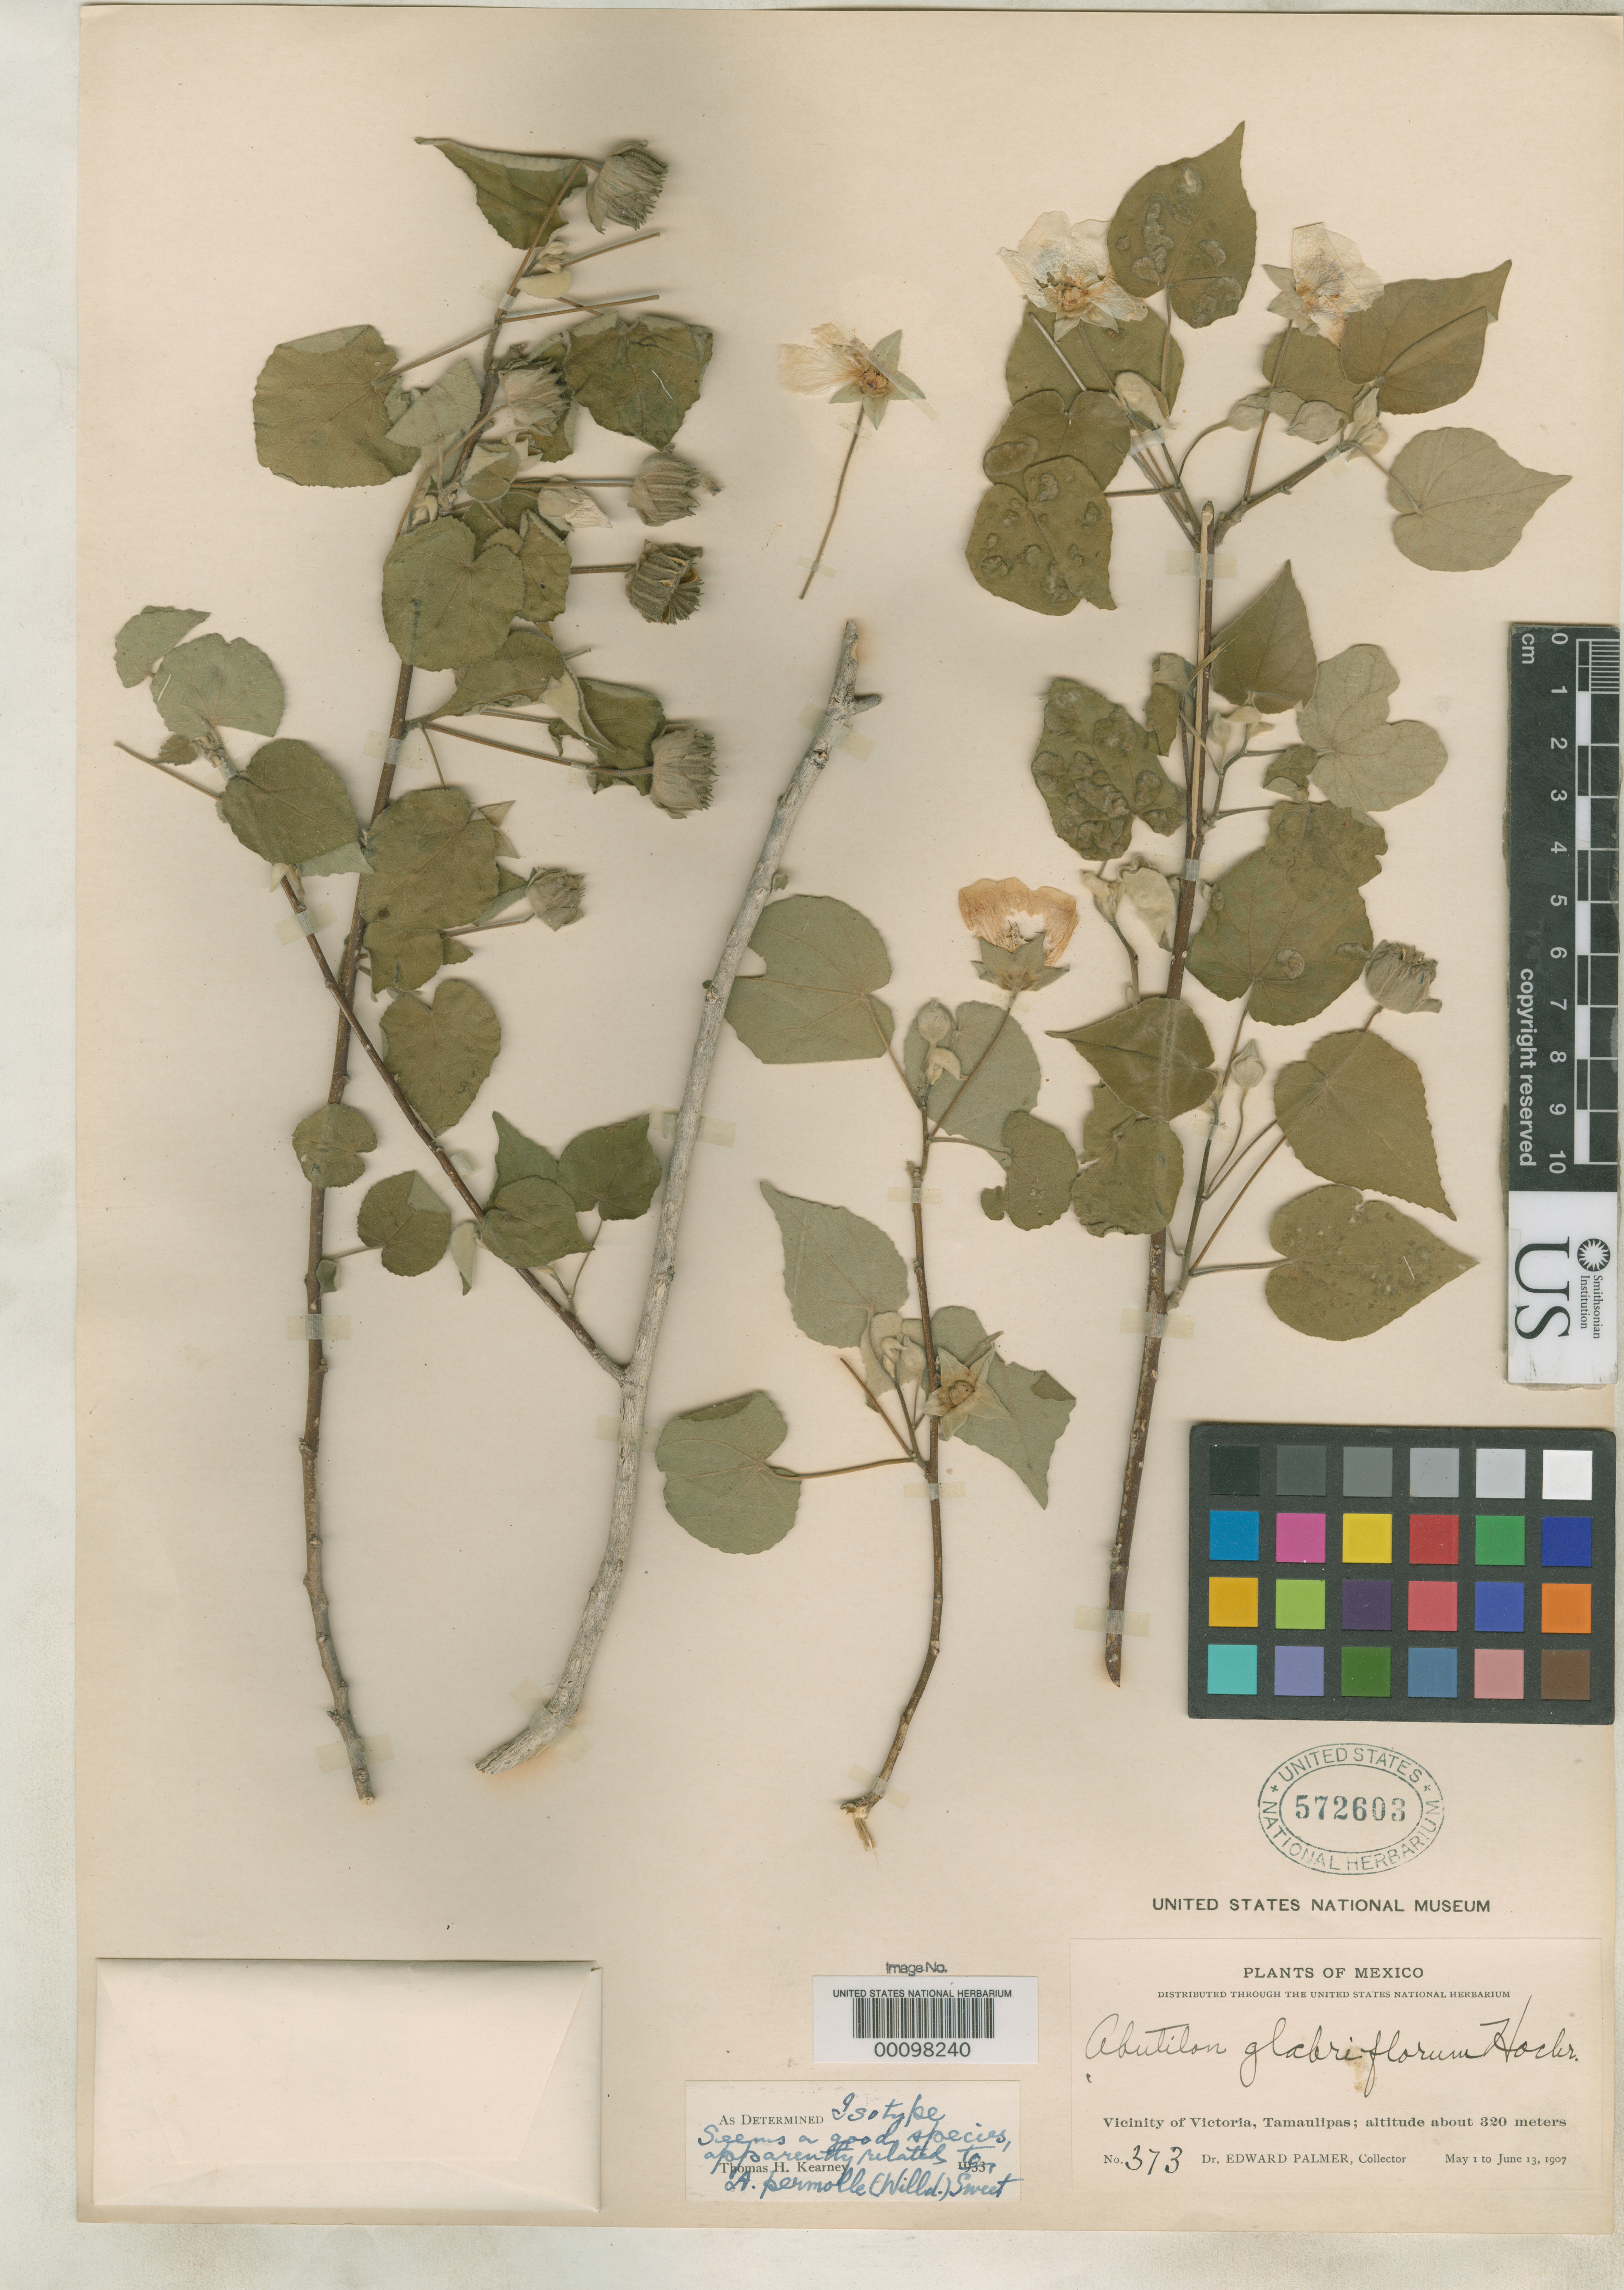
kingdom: Plantae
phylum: Tracheophyta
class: Magnoliopsida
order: Malvales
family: Malvaceae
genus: Abutilon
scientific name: Abutilon glabriflorum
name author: Hochr.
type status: Isotype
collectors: E. Palmer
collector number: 373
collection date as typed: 01 May 1907 to 13 Jun 1907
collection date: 1907-05-01/1907-06-13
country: Mexico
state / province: Tamaulipas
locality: Ciudad Victoria.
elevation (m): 320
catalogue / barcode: US 572603